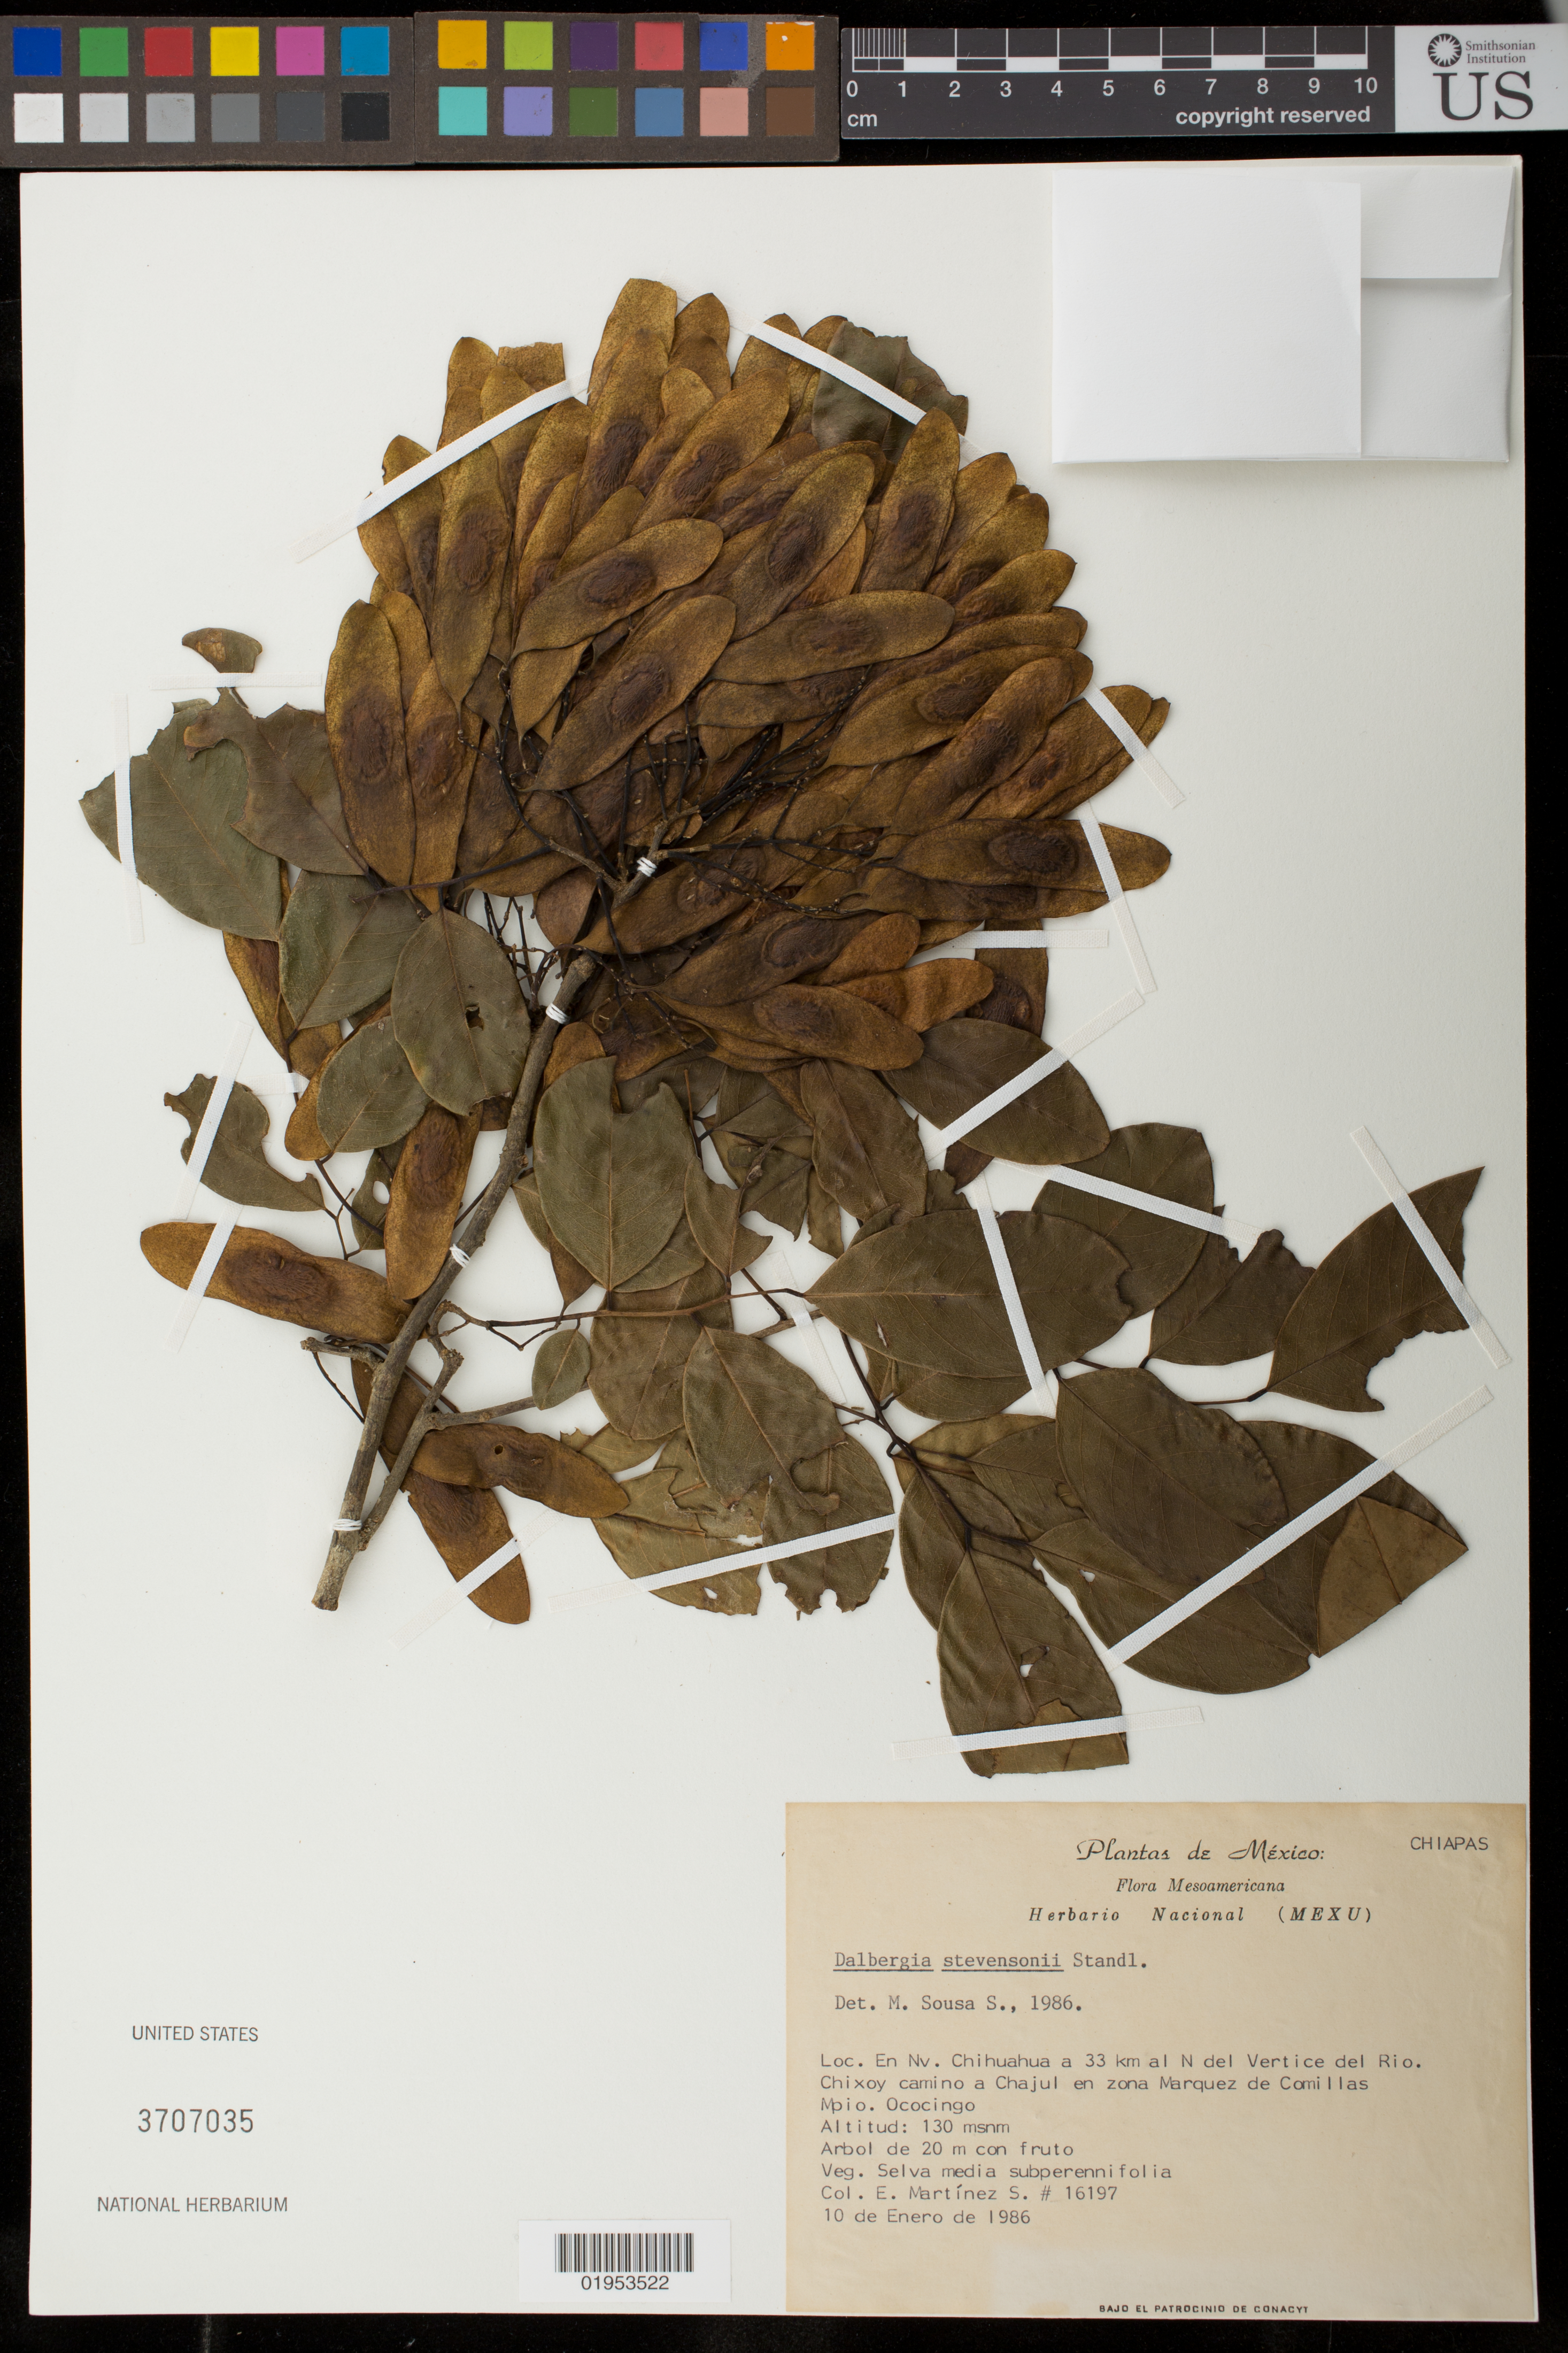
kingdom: Plantae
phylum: Tracheophyta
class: Magnoliopsida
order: Fabales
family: Fabaceae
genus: Dalbergia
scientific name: Dalbergia stevensonii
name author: Standl.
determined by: Sousa S., Mario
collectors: E. M. Martínez S.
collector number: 16197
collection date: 1986-01-10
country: Mexico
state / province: Chiapas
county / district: Ocosingo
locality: En Nv. Chihuahua a 33 km al N del Vertice del Rio. Chixoy camino a Chajul en zona Marquez de Comillas.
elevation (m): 130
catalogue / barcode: US 3707035